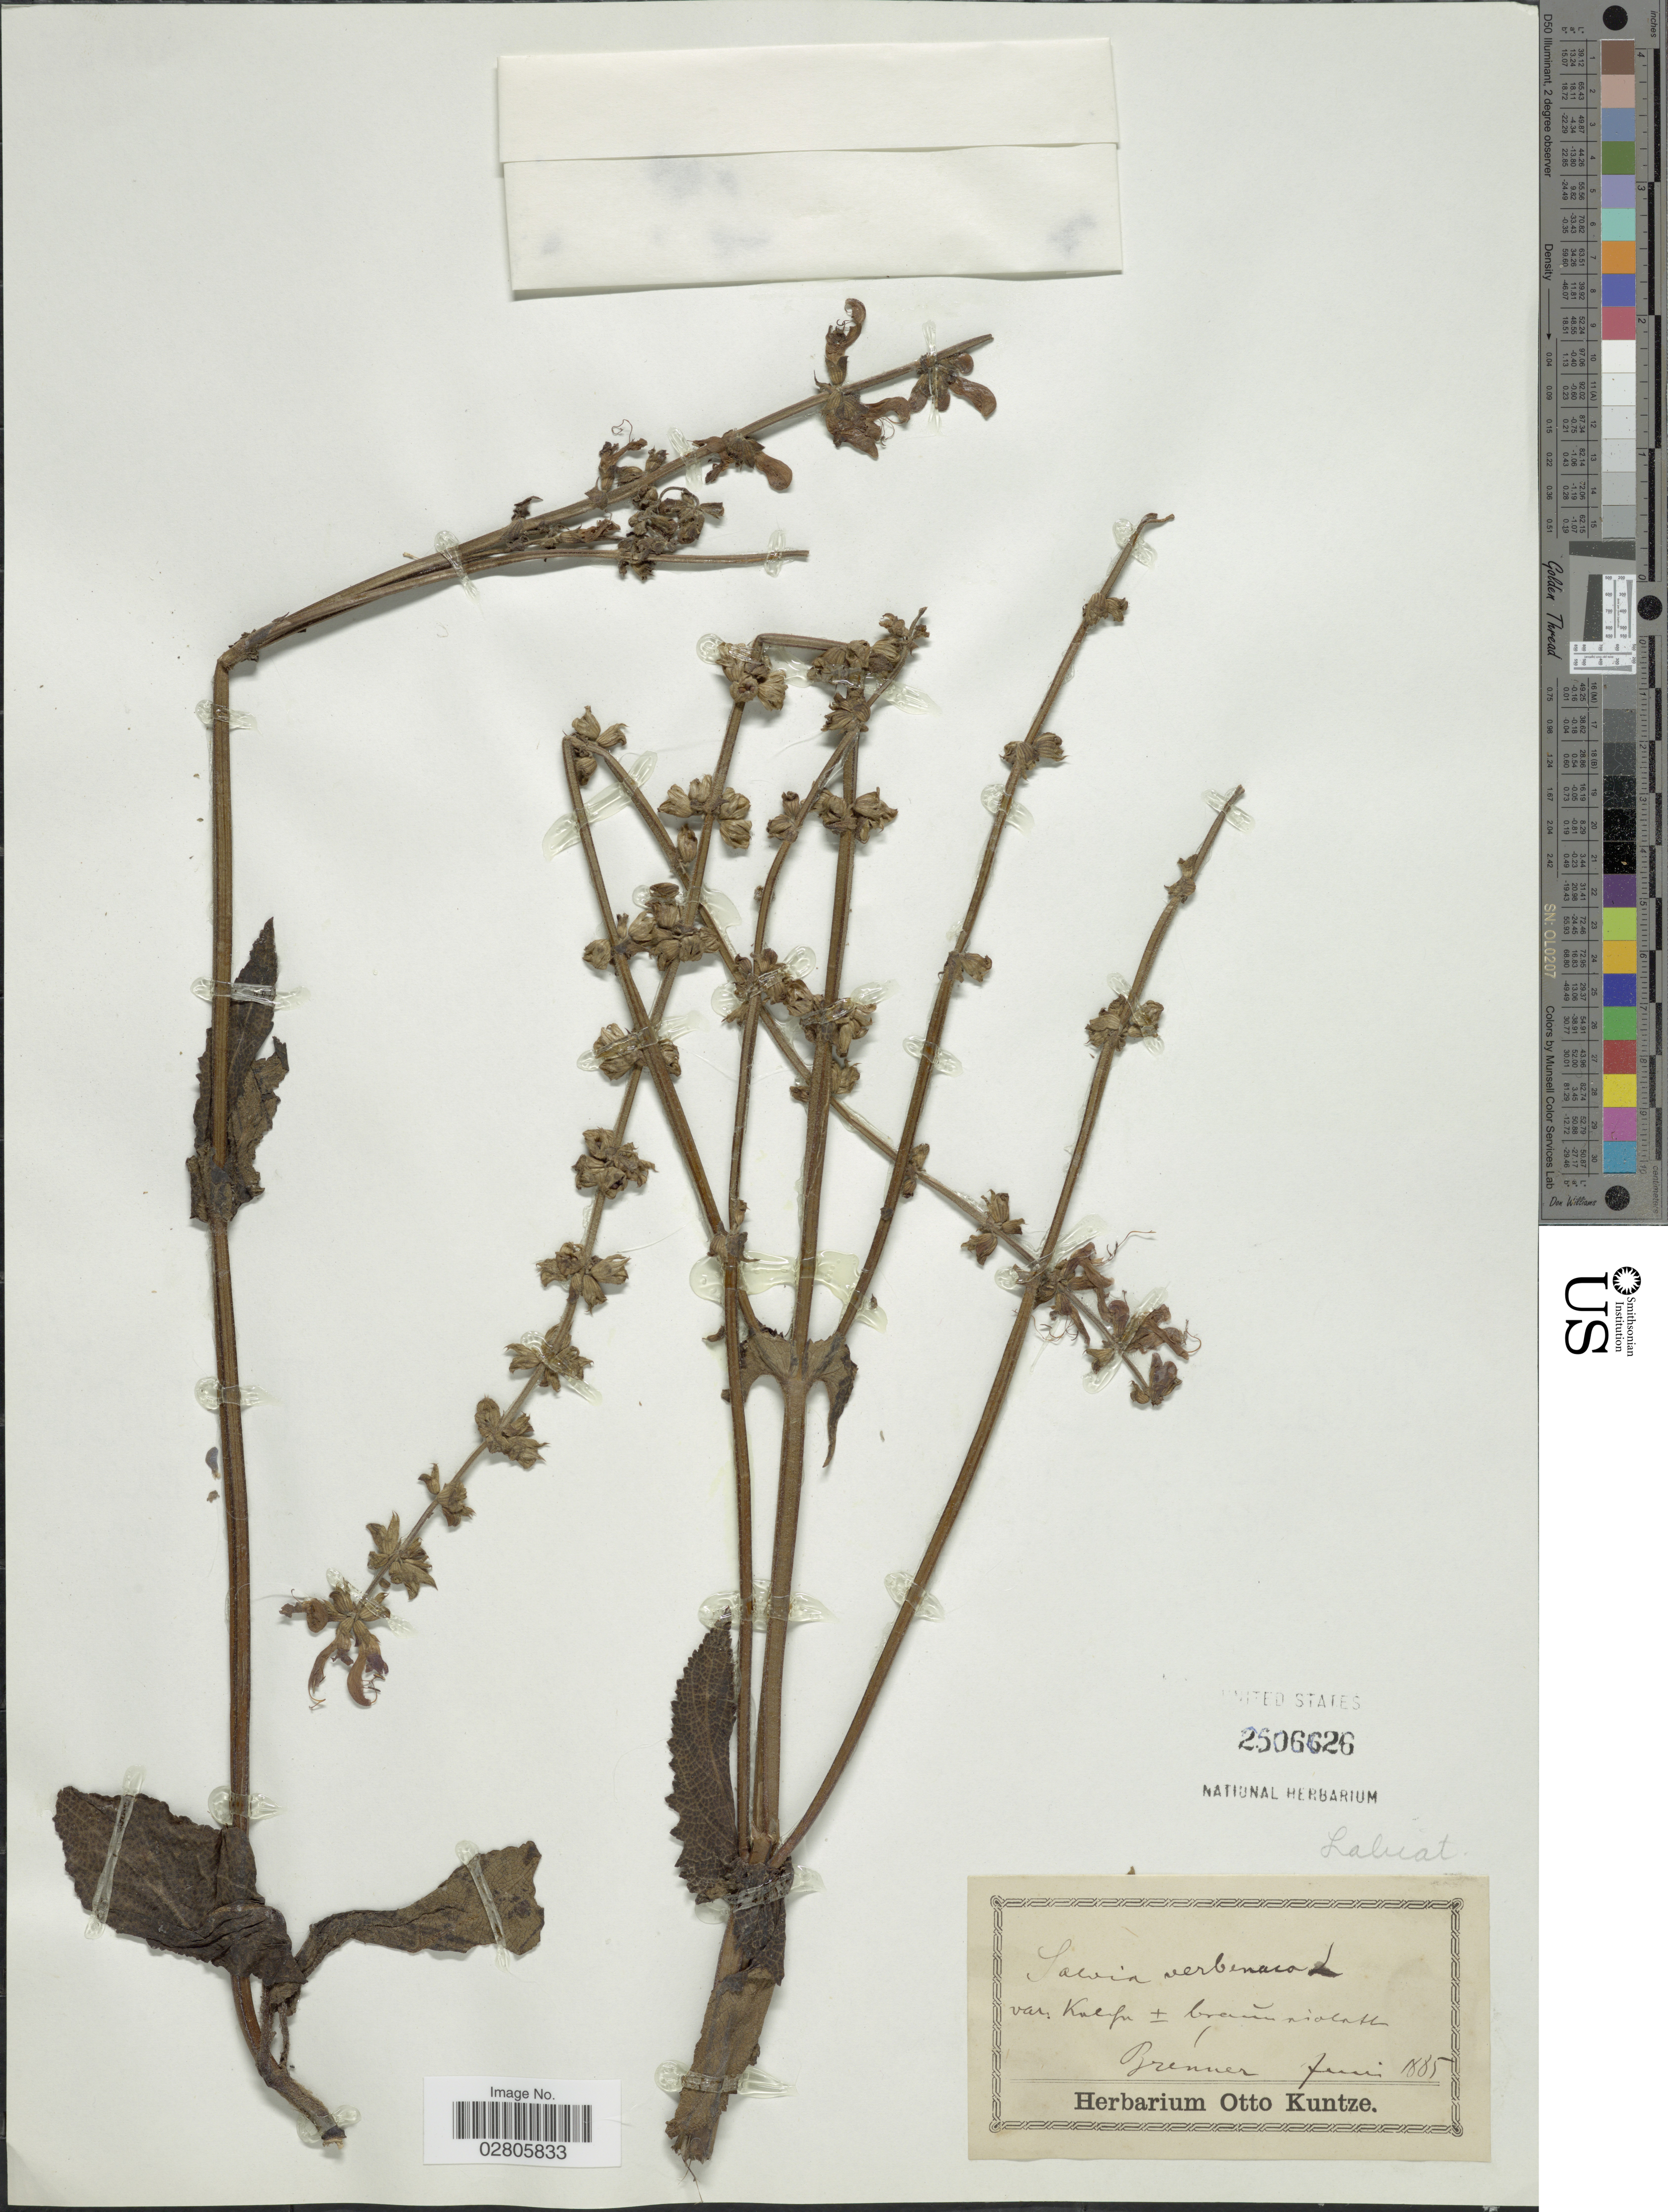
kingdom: Plantae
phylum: Tracheophyta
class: Magnoliopsida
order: Lamiales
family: Lamiaceae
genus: Salvia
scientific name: Salvia verbenacea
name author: L.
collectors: -- Brenner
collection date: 1885-06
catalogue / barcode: US 2506626